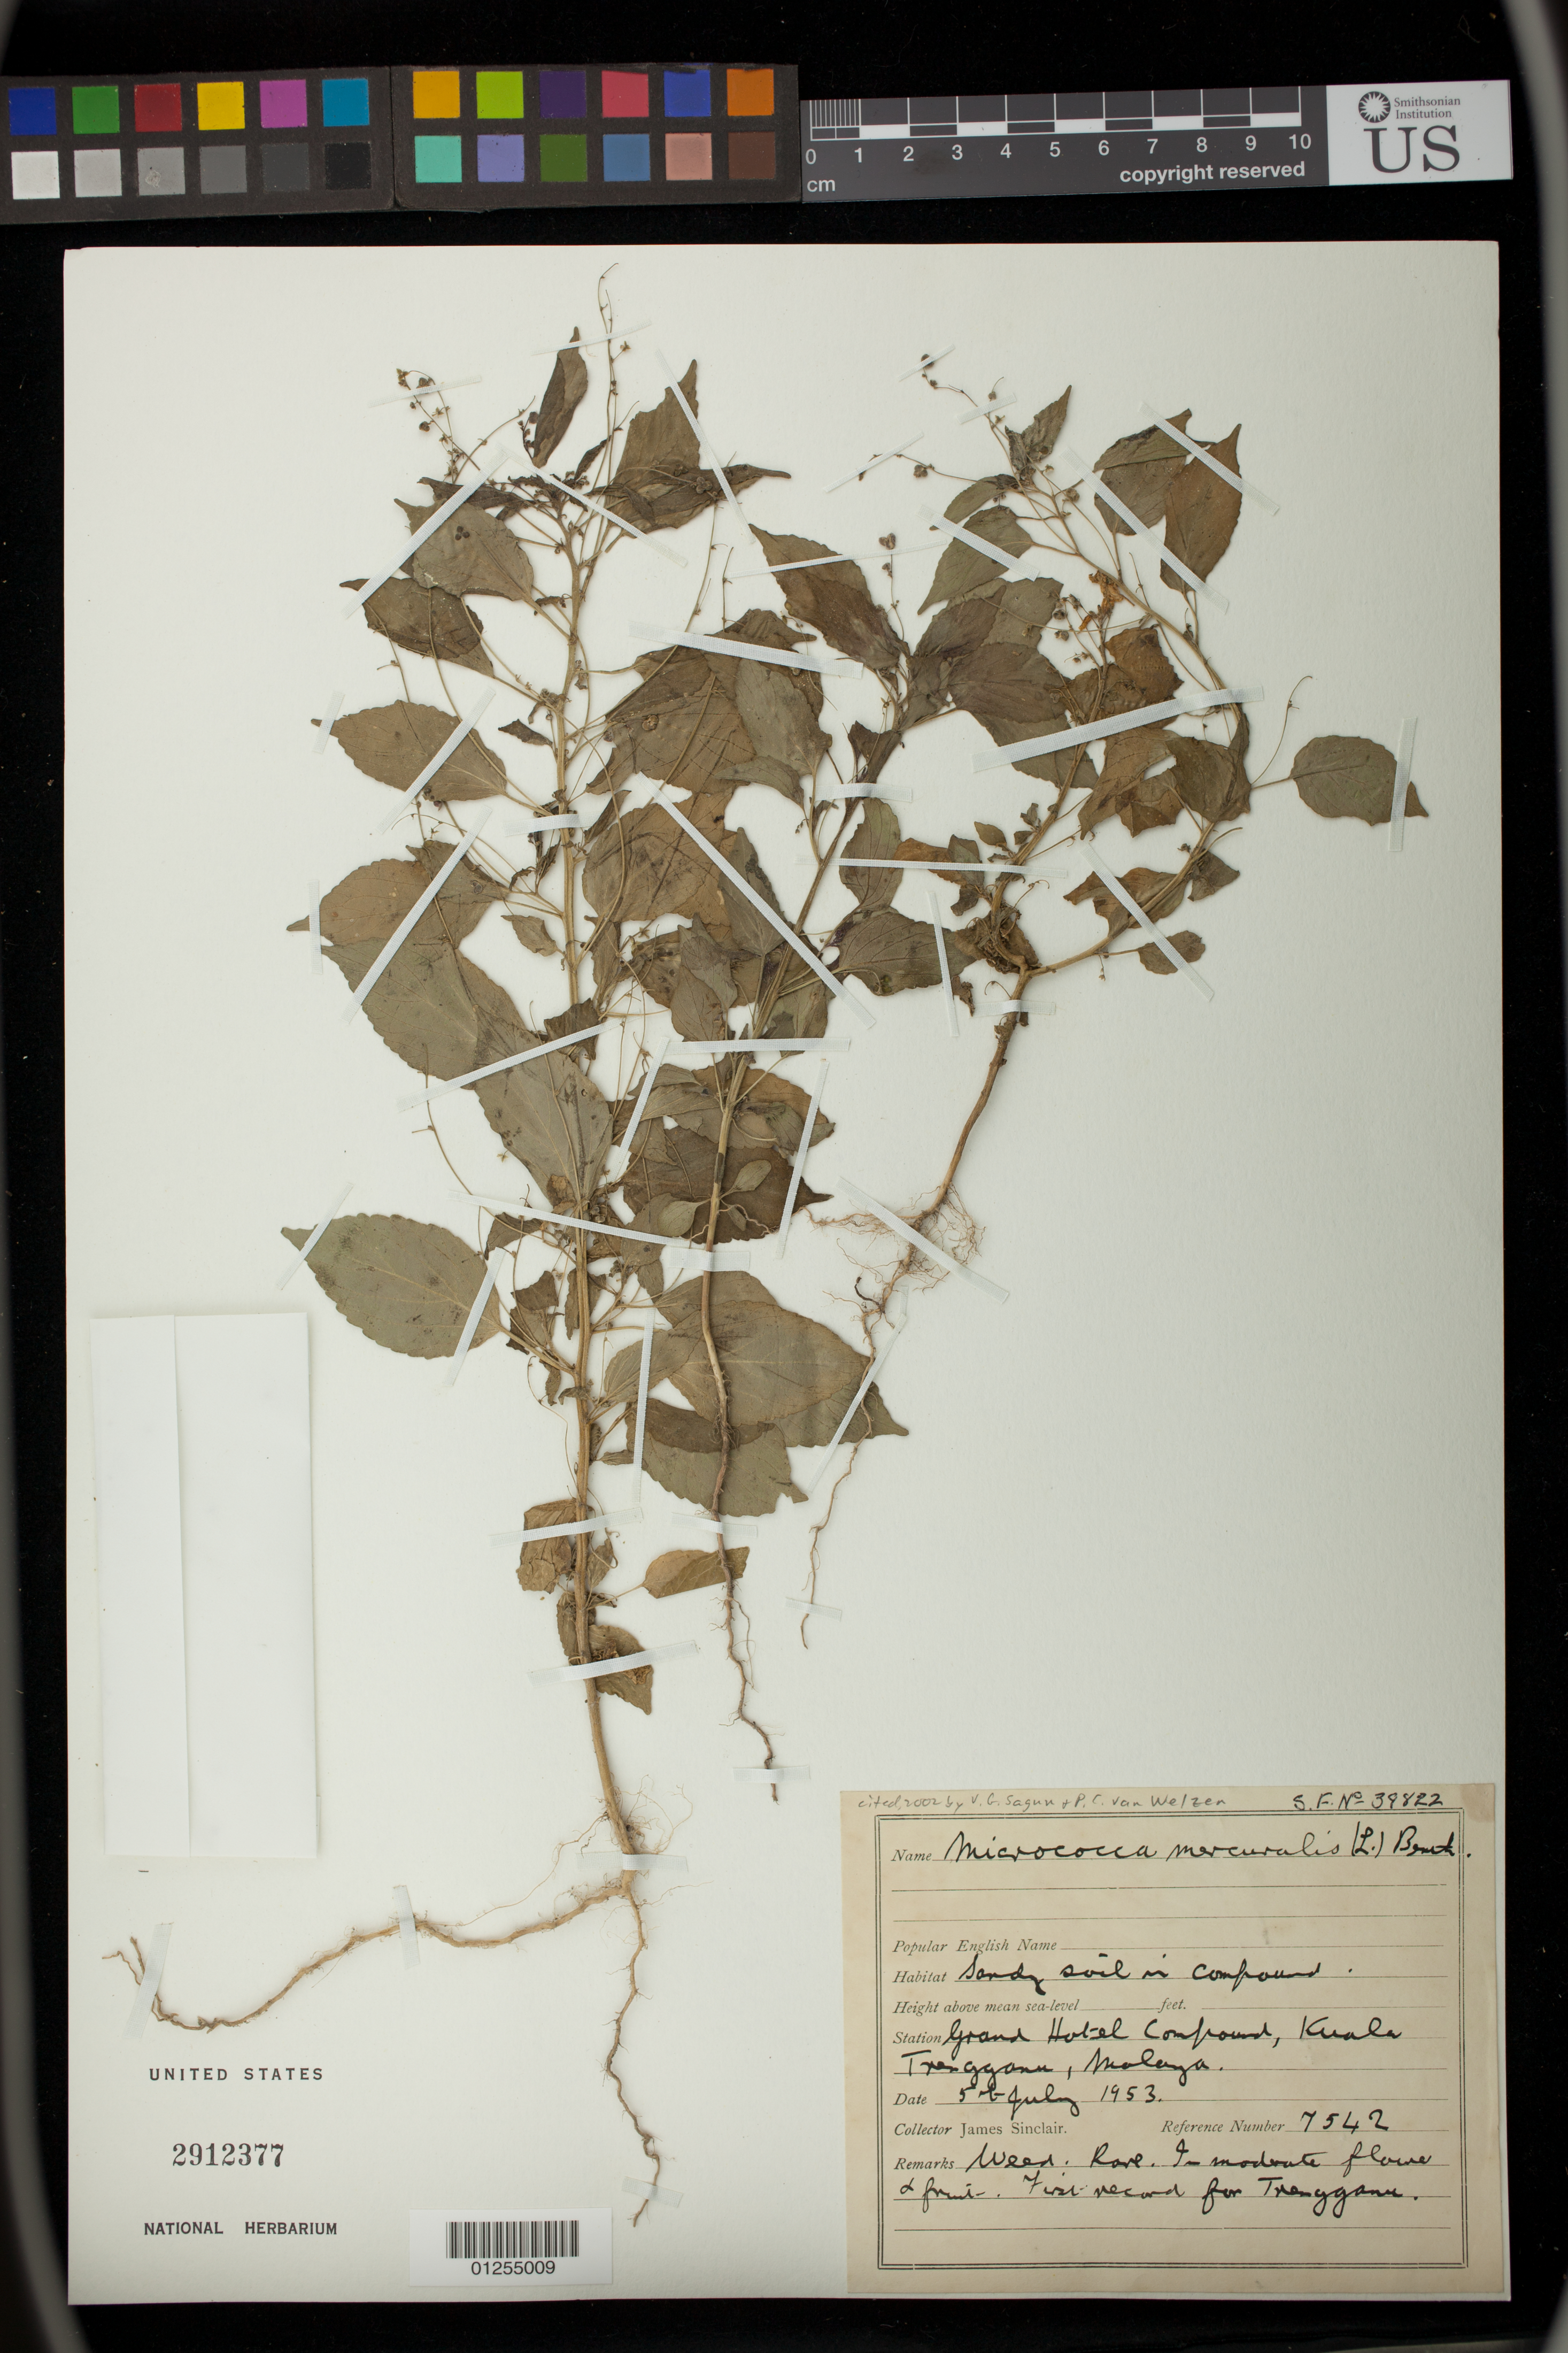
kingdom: Plantae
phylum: Tracheophyta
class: Magnoliopsida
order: Malpighiales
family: Euphorbiaceae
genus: Micrococca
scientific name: Micrococca mercurialis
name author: (Linn) Benth.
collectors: J. Sinclair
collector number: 7542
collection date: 1953-07-05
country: Malaysia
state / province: Terengganu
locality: Grand Hotel Compound, Kuala Trenggann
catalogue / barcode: US 2912377